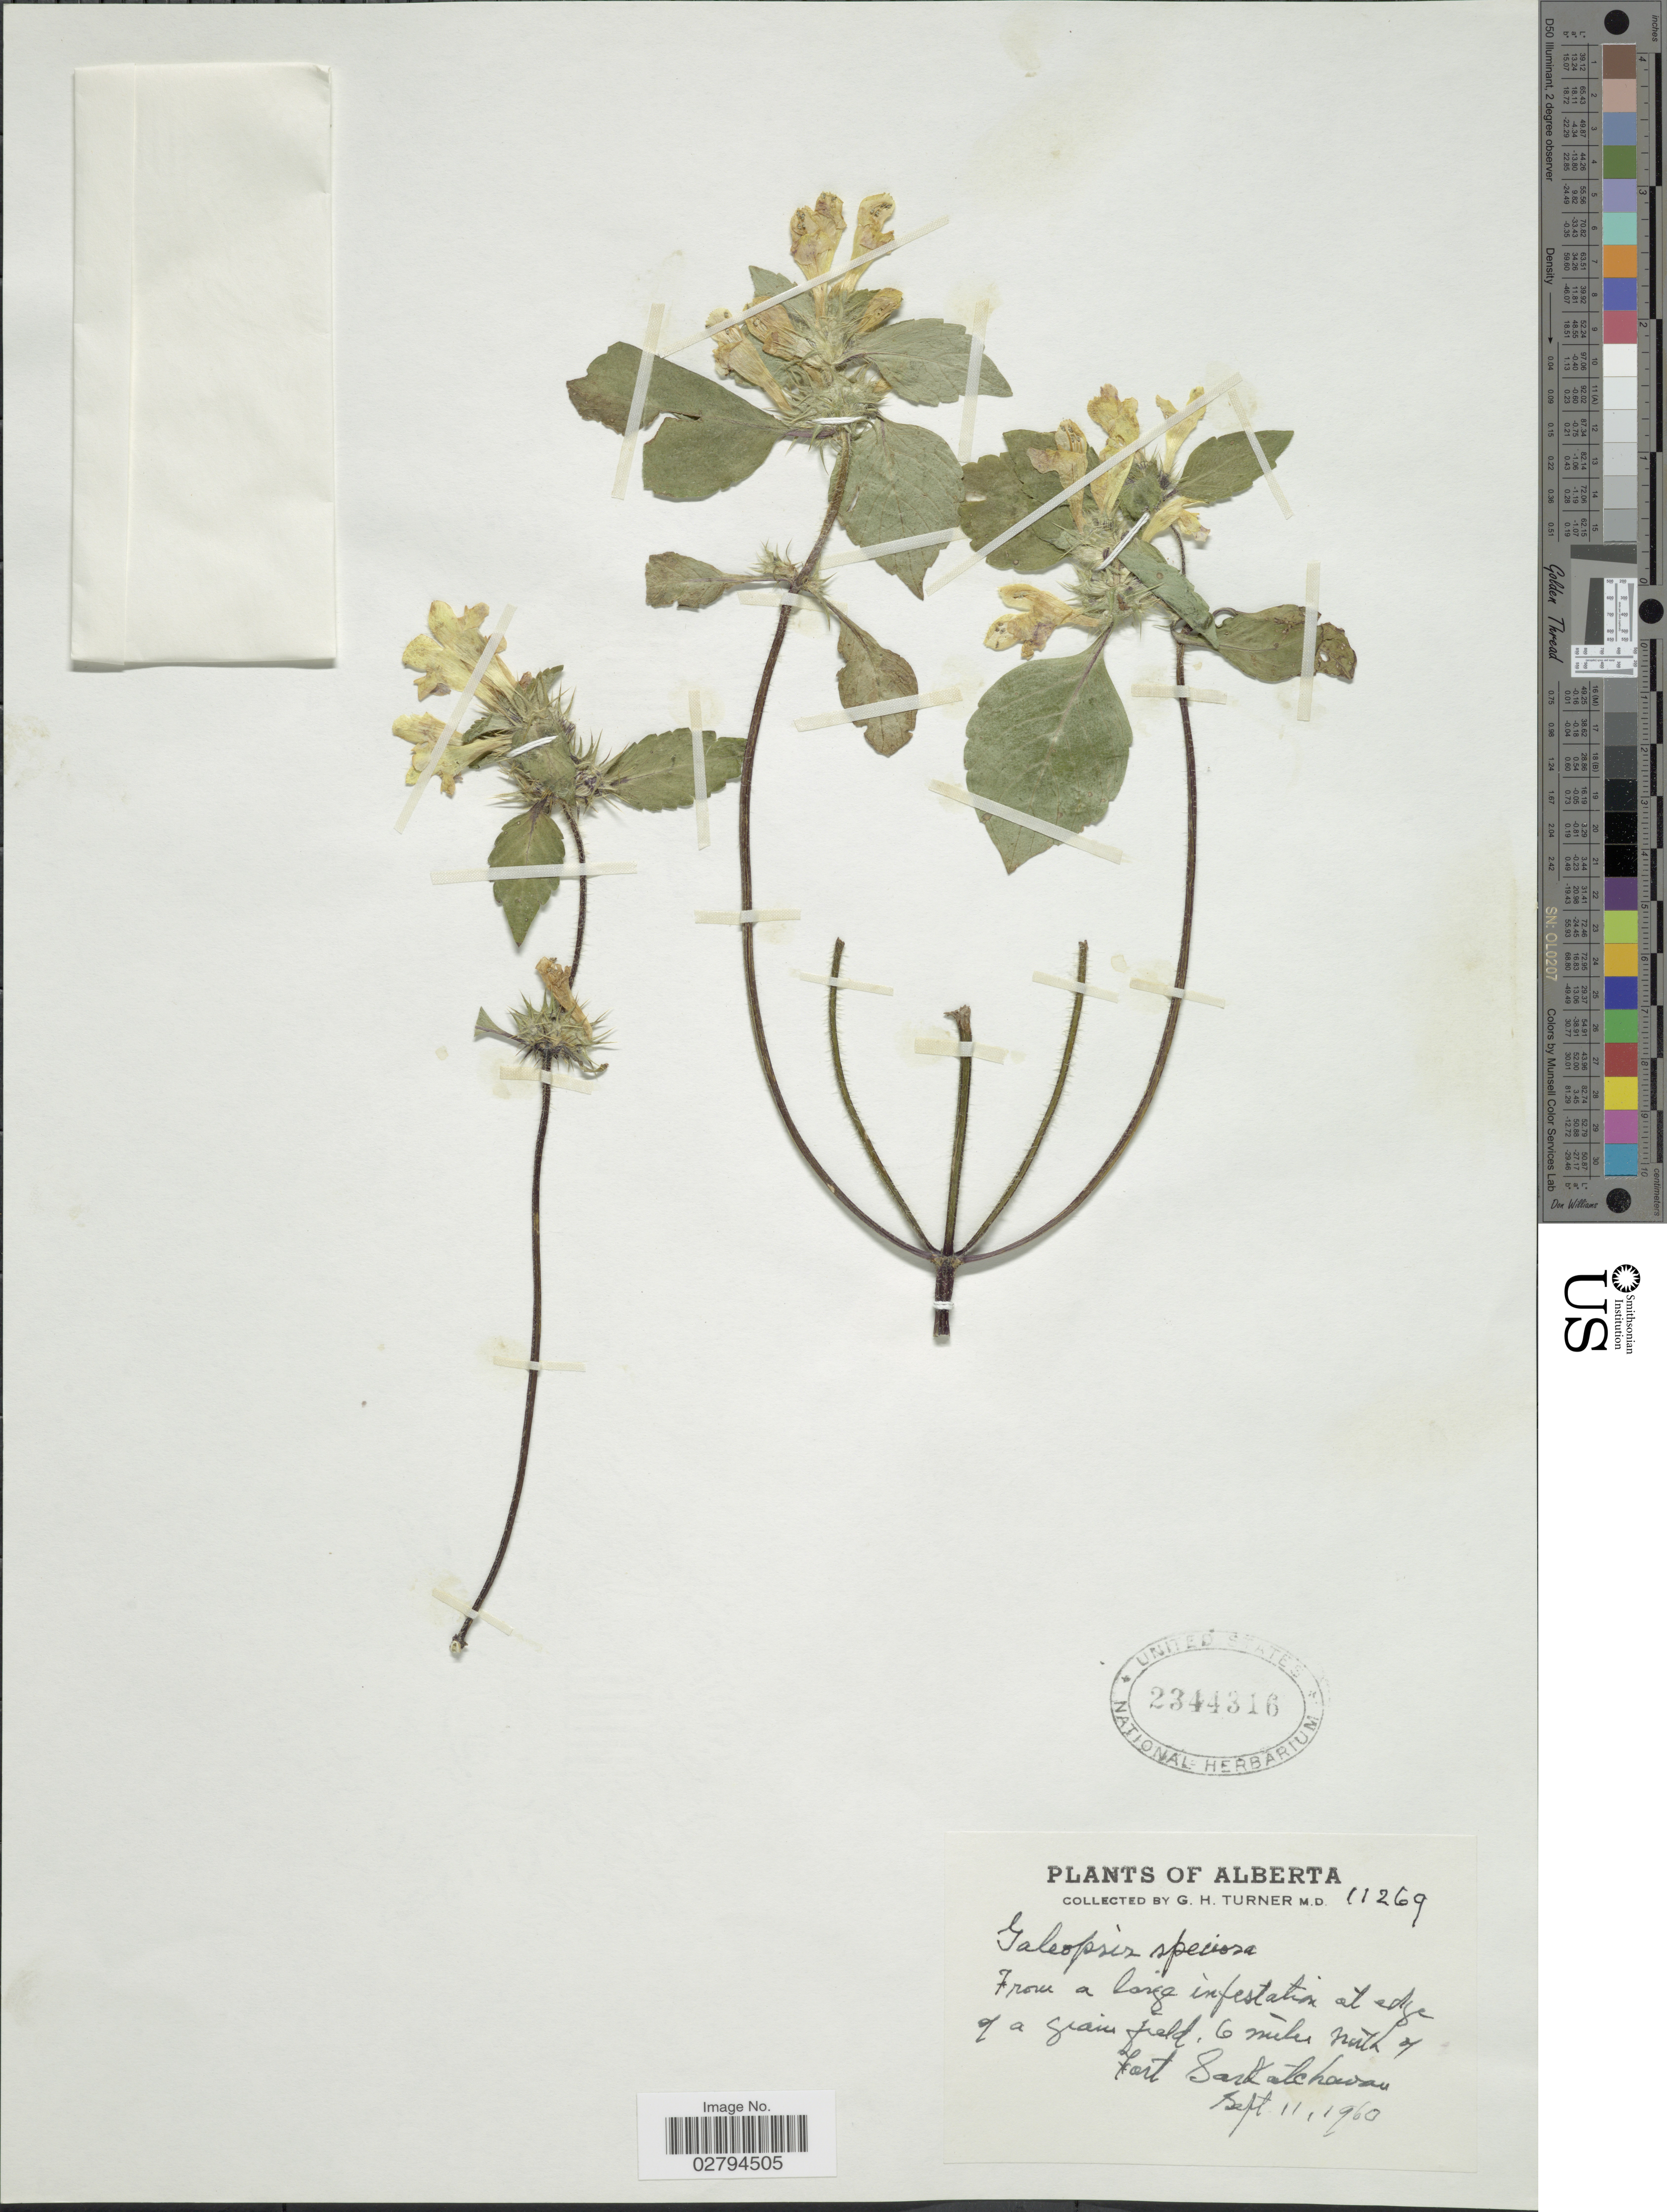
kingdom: Plantae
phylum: Tracheophyta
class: Magnoliopsida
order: Lamiales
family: Lamiaceae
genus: Galeopsis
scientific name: Galeopsis speciosa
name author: Mill.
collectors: G. H. Turner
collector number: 11269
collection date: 1960-09-11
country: Canada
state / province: Alberta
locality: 6 miles north of Fort Saskatchawan.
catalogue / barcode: US 2344316